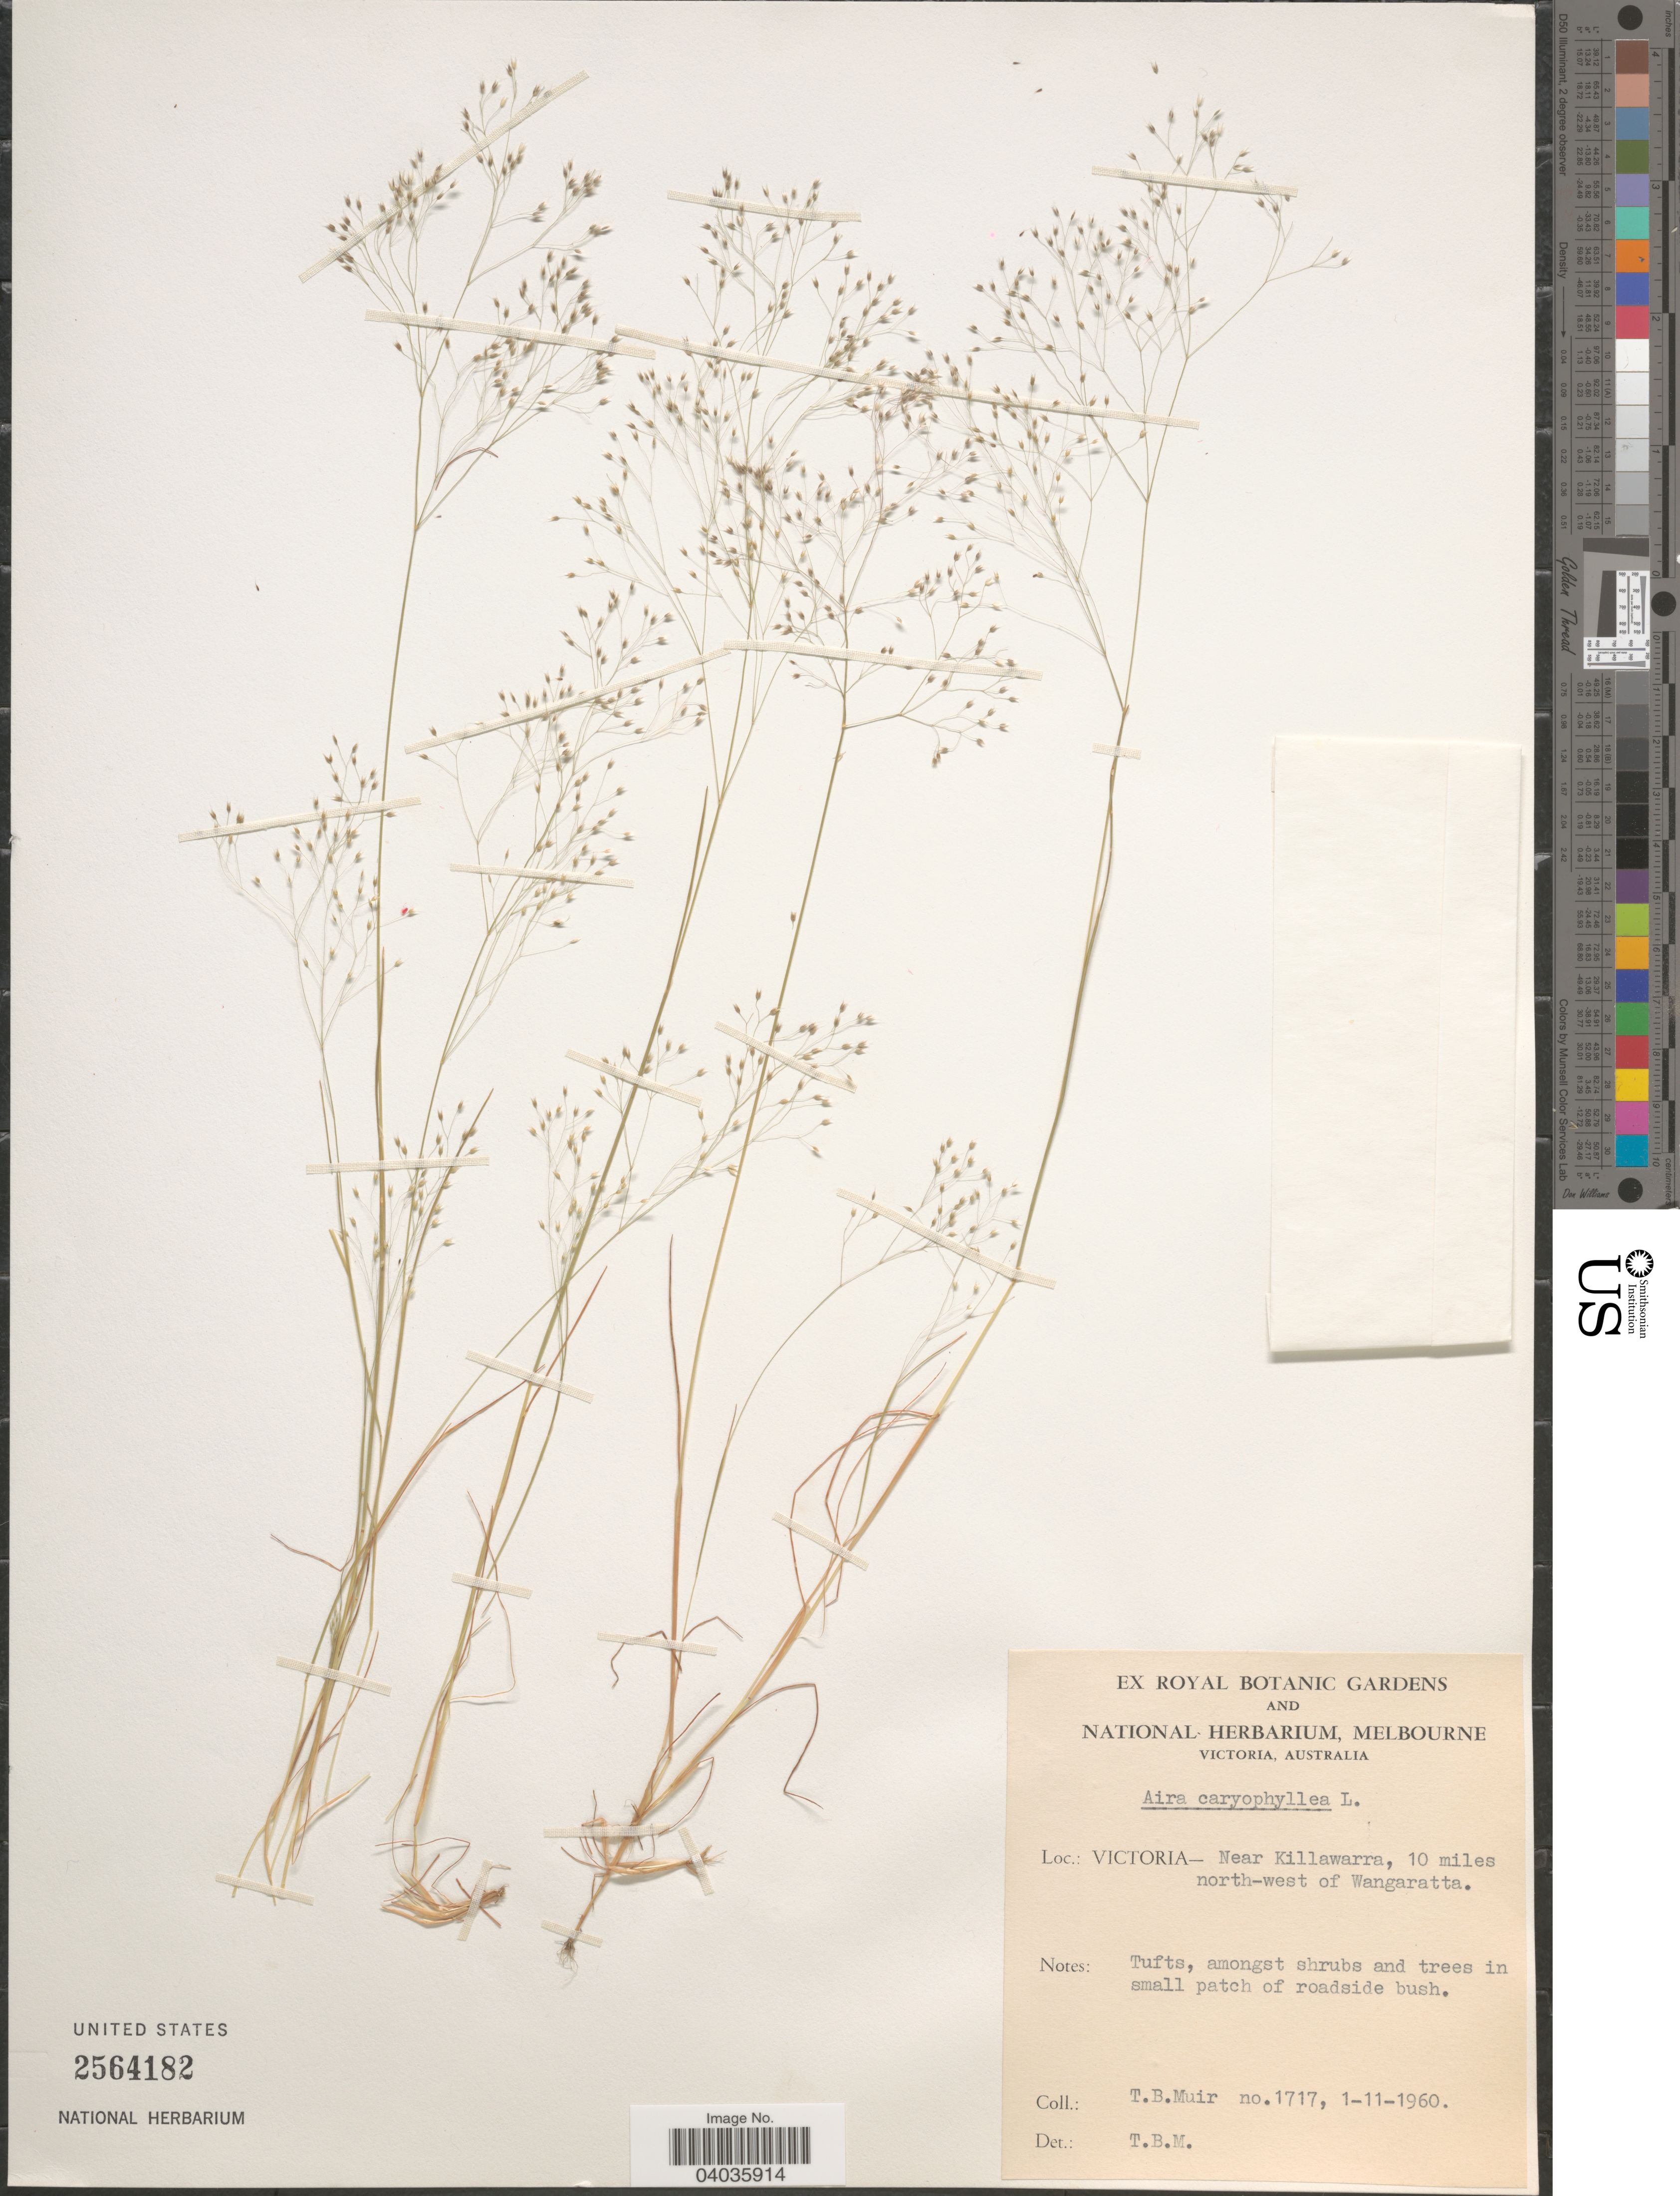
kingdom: Plantae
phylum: Tracheophyta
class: Liliopsida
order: Poales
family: Poaceae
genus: Aira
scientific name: Aira caryophyllea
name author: L.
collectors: T. Muir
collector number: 1717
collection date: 1960-11-01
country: Australia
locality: Victoria- Near Killawarra, 10 miles north-west of Wangaratta.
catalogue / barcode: US 2564182